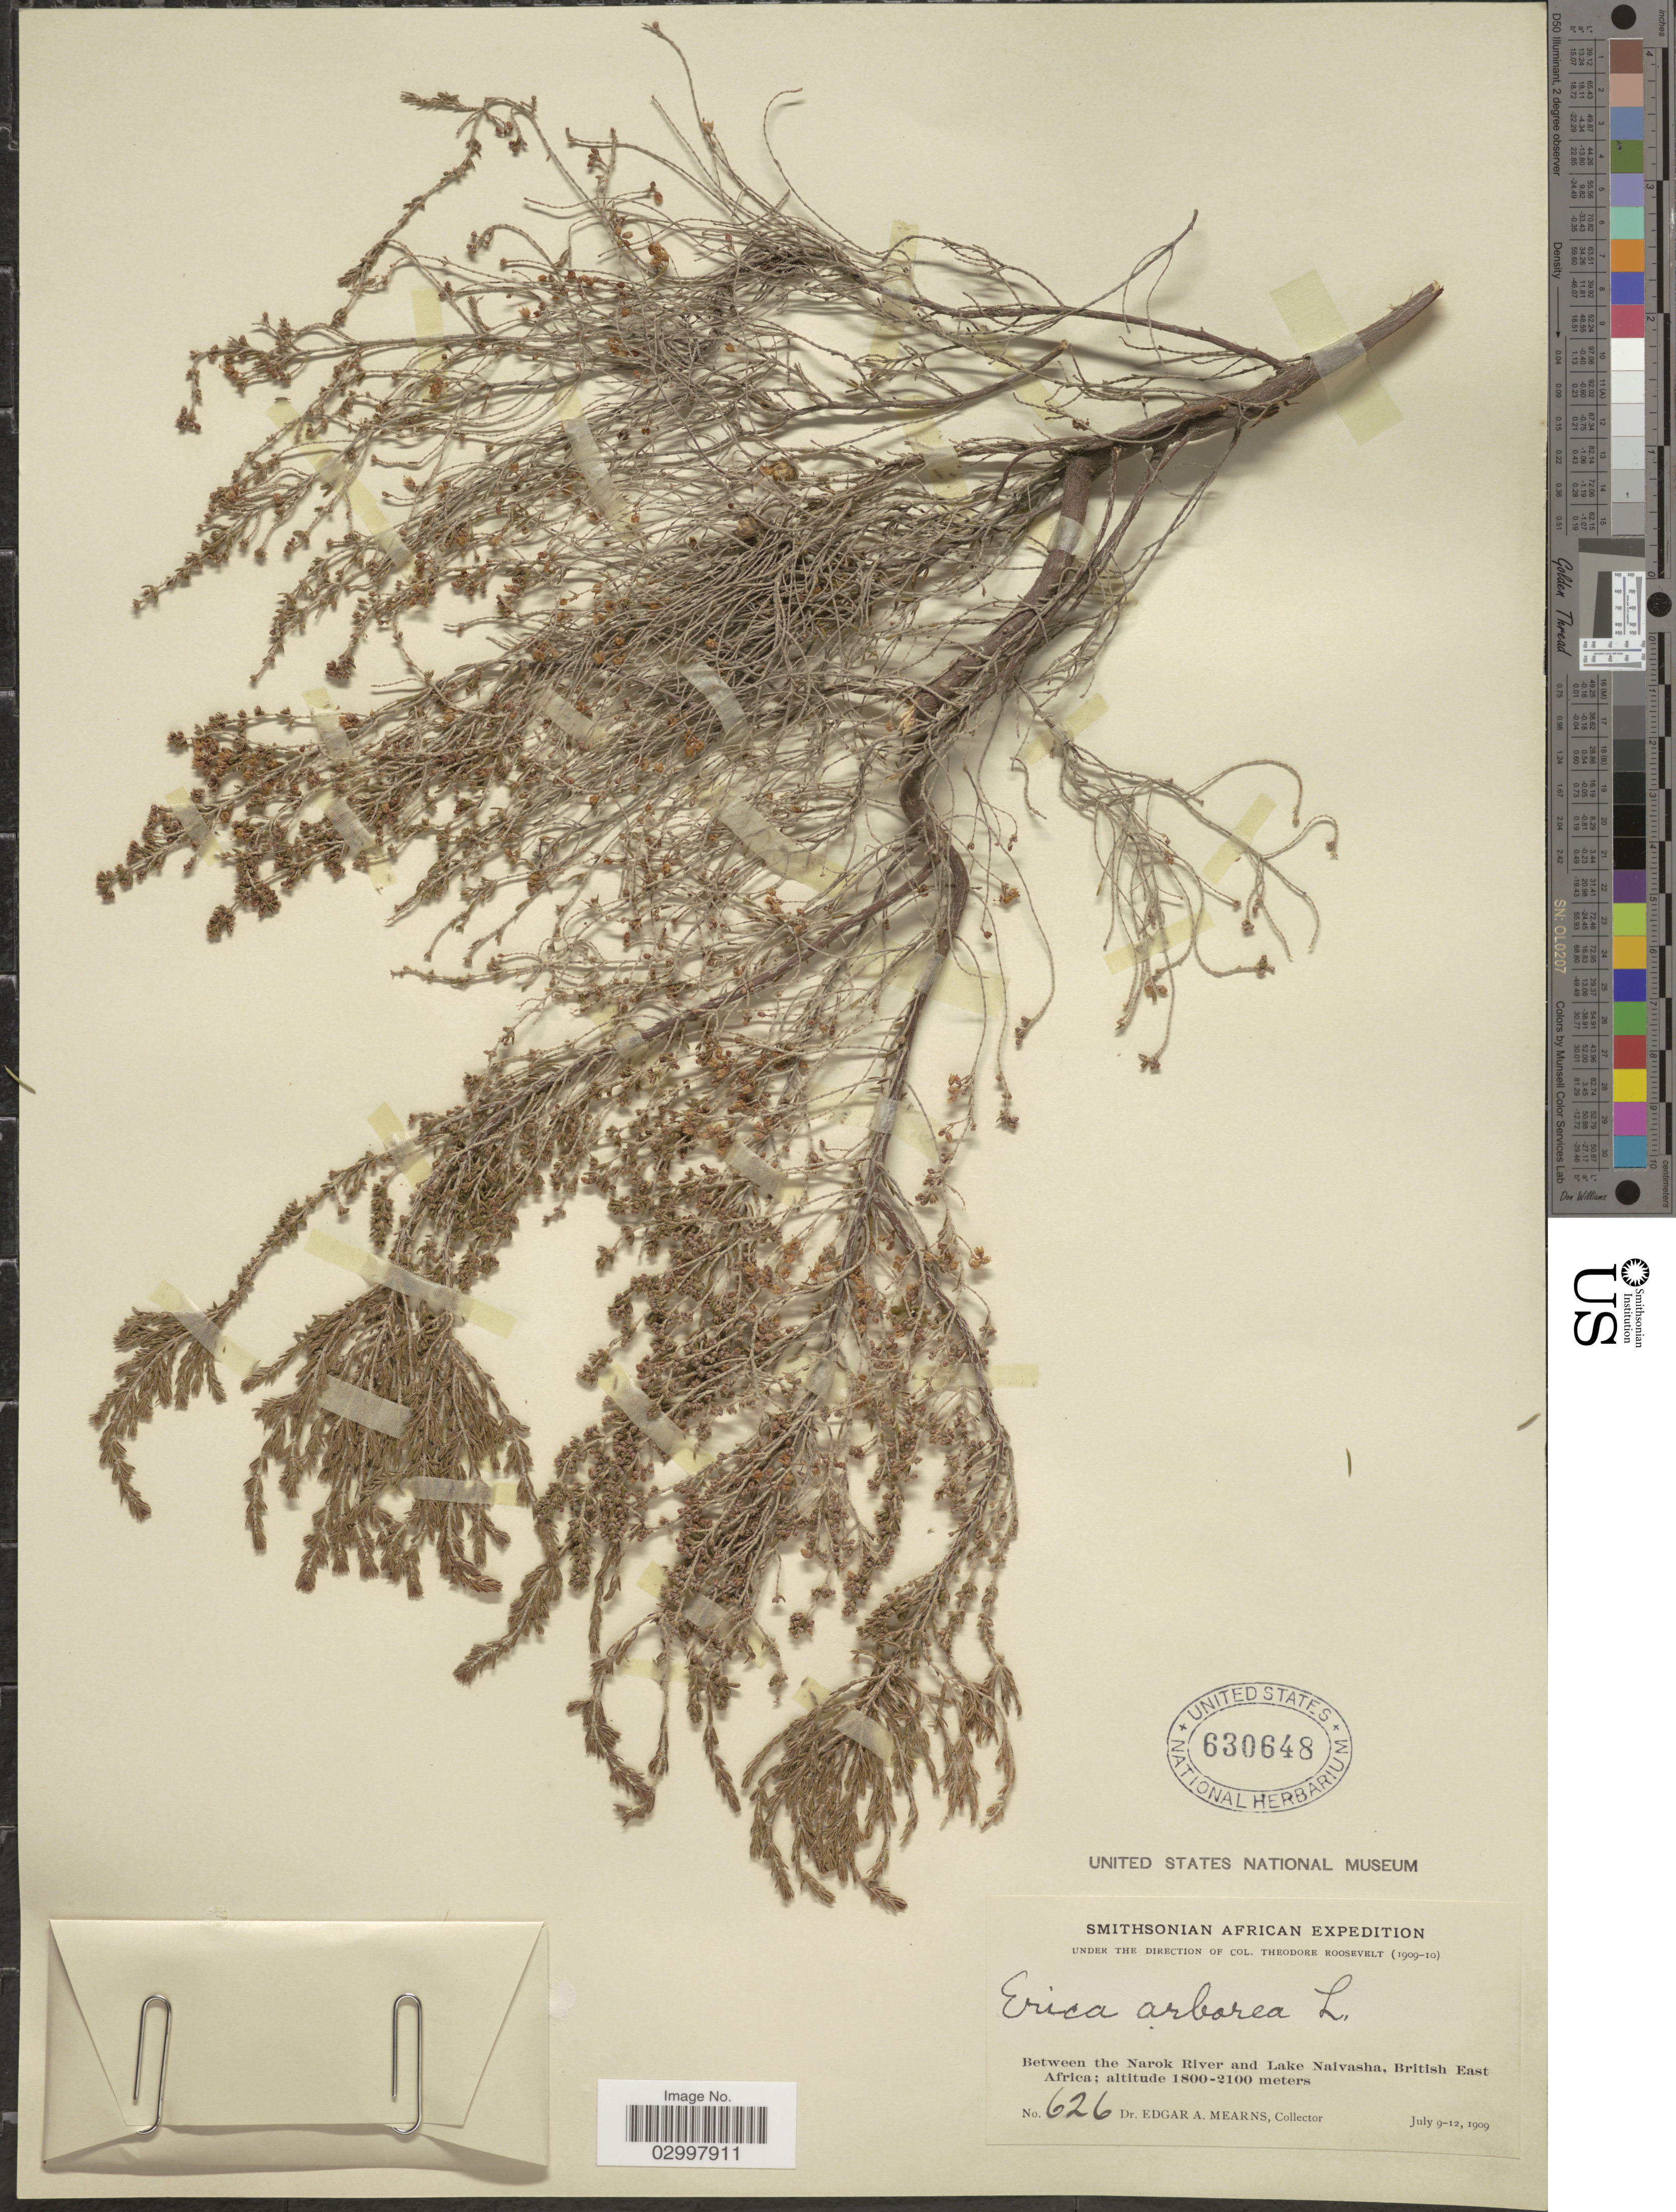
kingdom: Plantae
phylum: Tracheophyta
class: Magnoliopsida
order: Ericales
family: Ericaceae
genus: Erica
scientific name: Erica arborea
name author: L.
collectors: E. A. Mearns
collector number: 626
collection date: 1909-07-09/1909-07-12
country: Kenya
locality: Between the Narok River and Lake Naivasha, British East Africa.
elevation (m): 1800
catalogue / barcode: US 630648